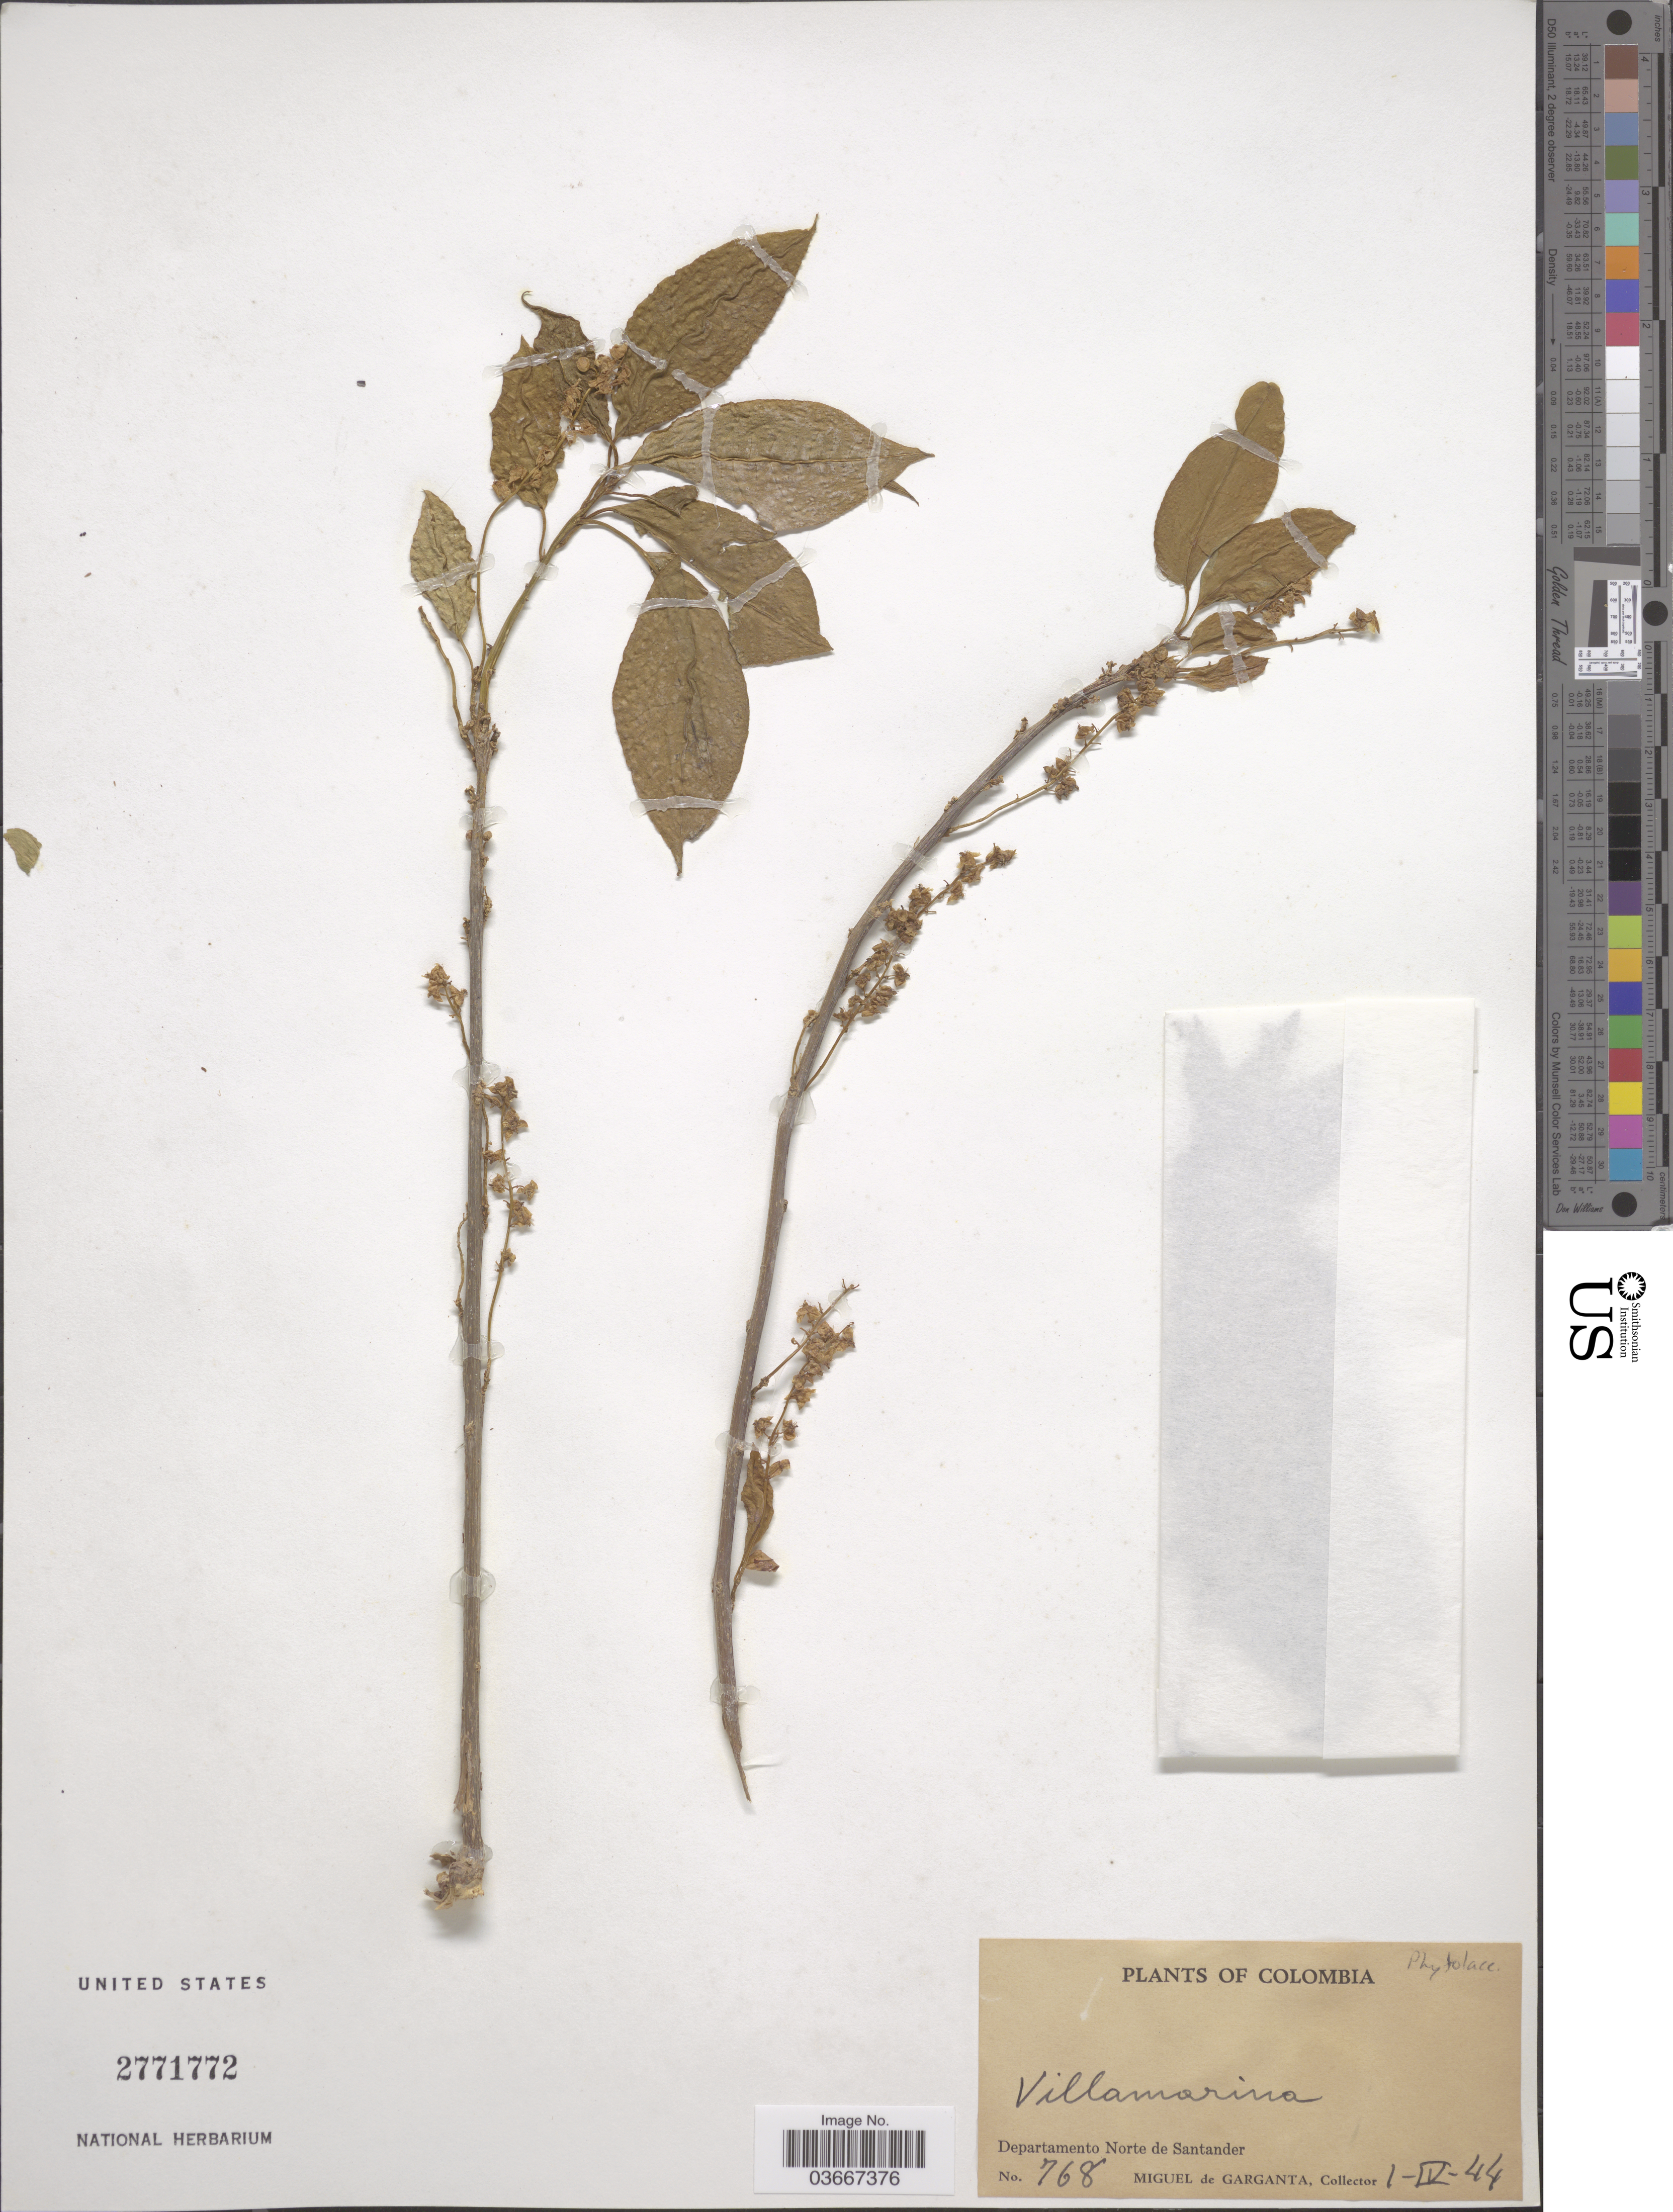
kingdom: Plantae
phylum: Tracheophyta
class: Magnoliopsida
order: Caryophyllales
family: Phytolaccaceae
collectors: M. Garganta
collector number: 768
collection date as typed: Transcribed d/m/y: 1/4/44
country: Colombia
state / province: Norte de Santander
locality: Villamarina. Departamento Norte de Santander.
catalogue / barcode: US 2771772